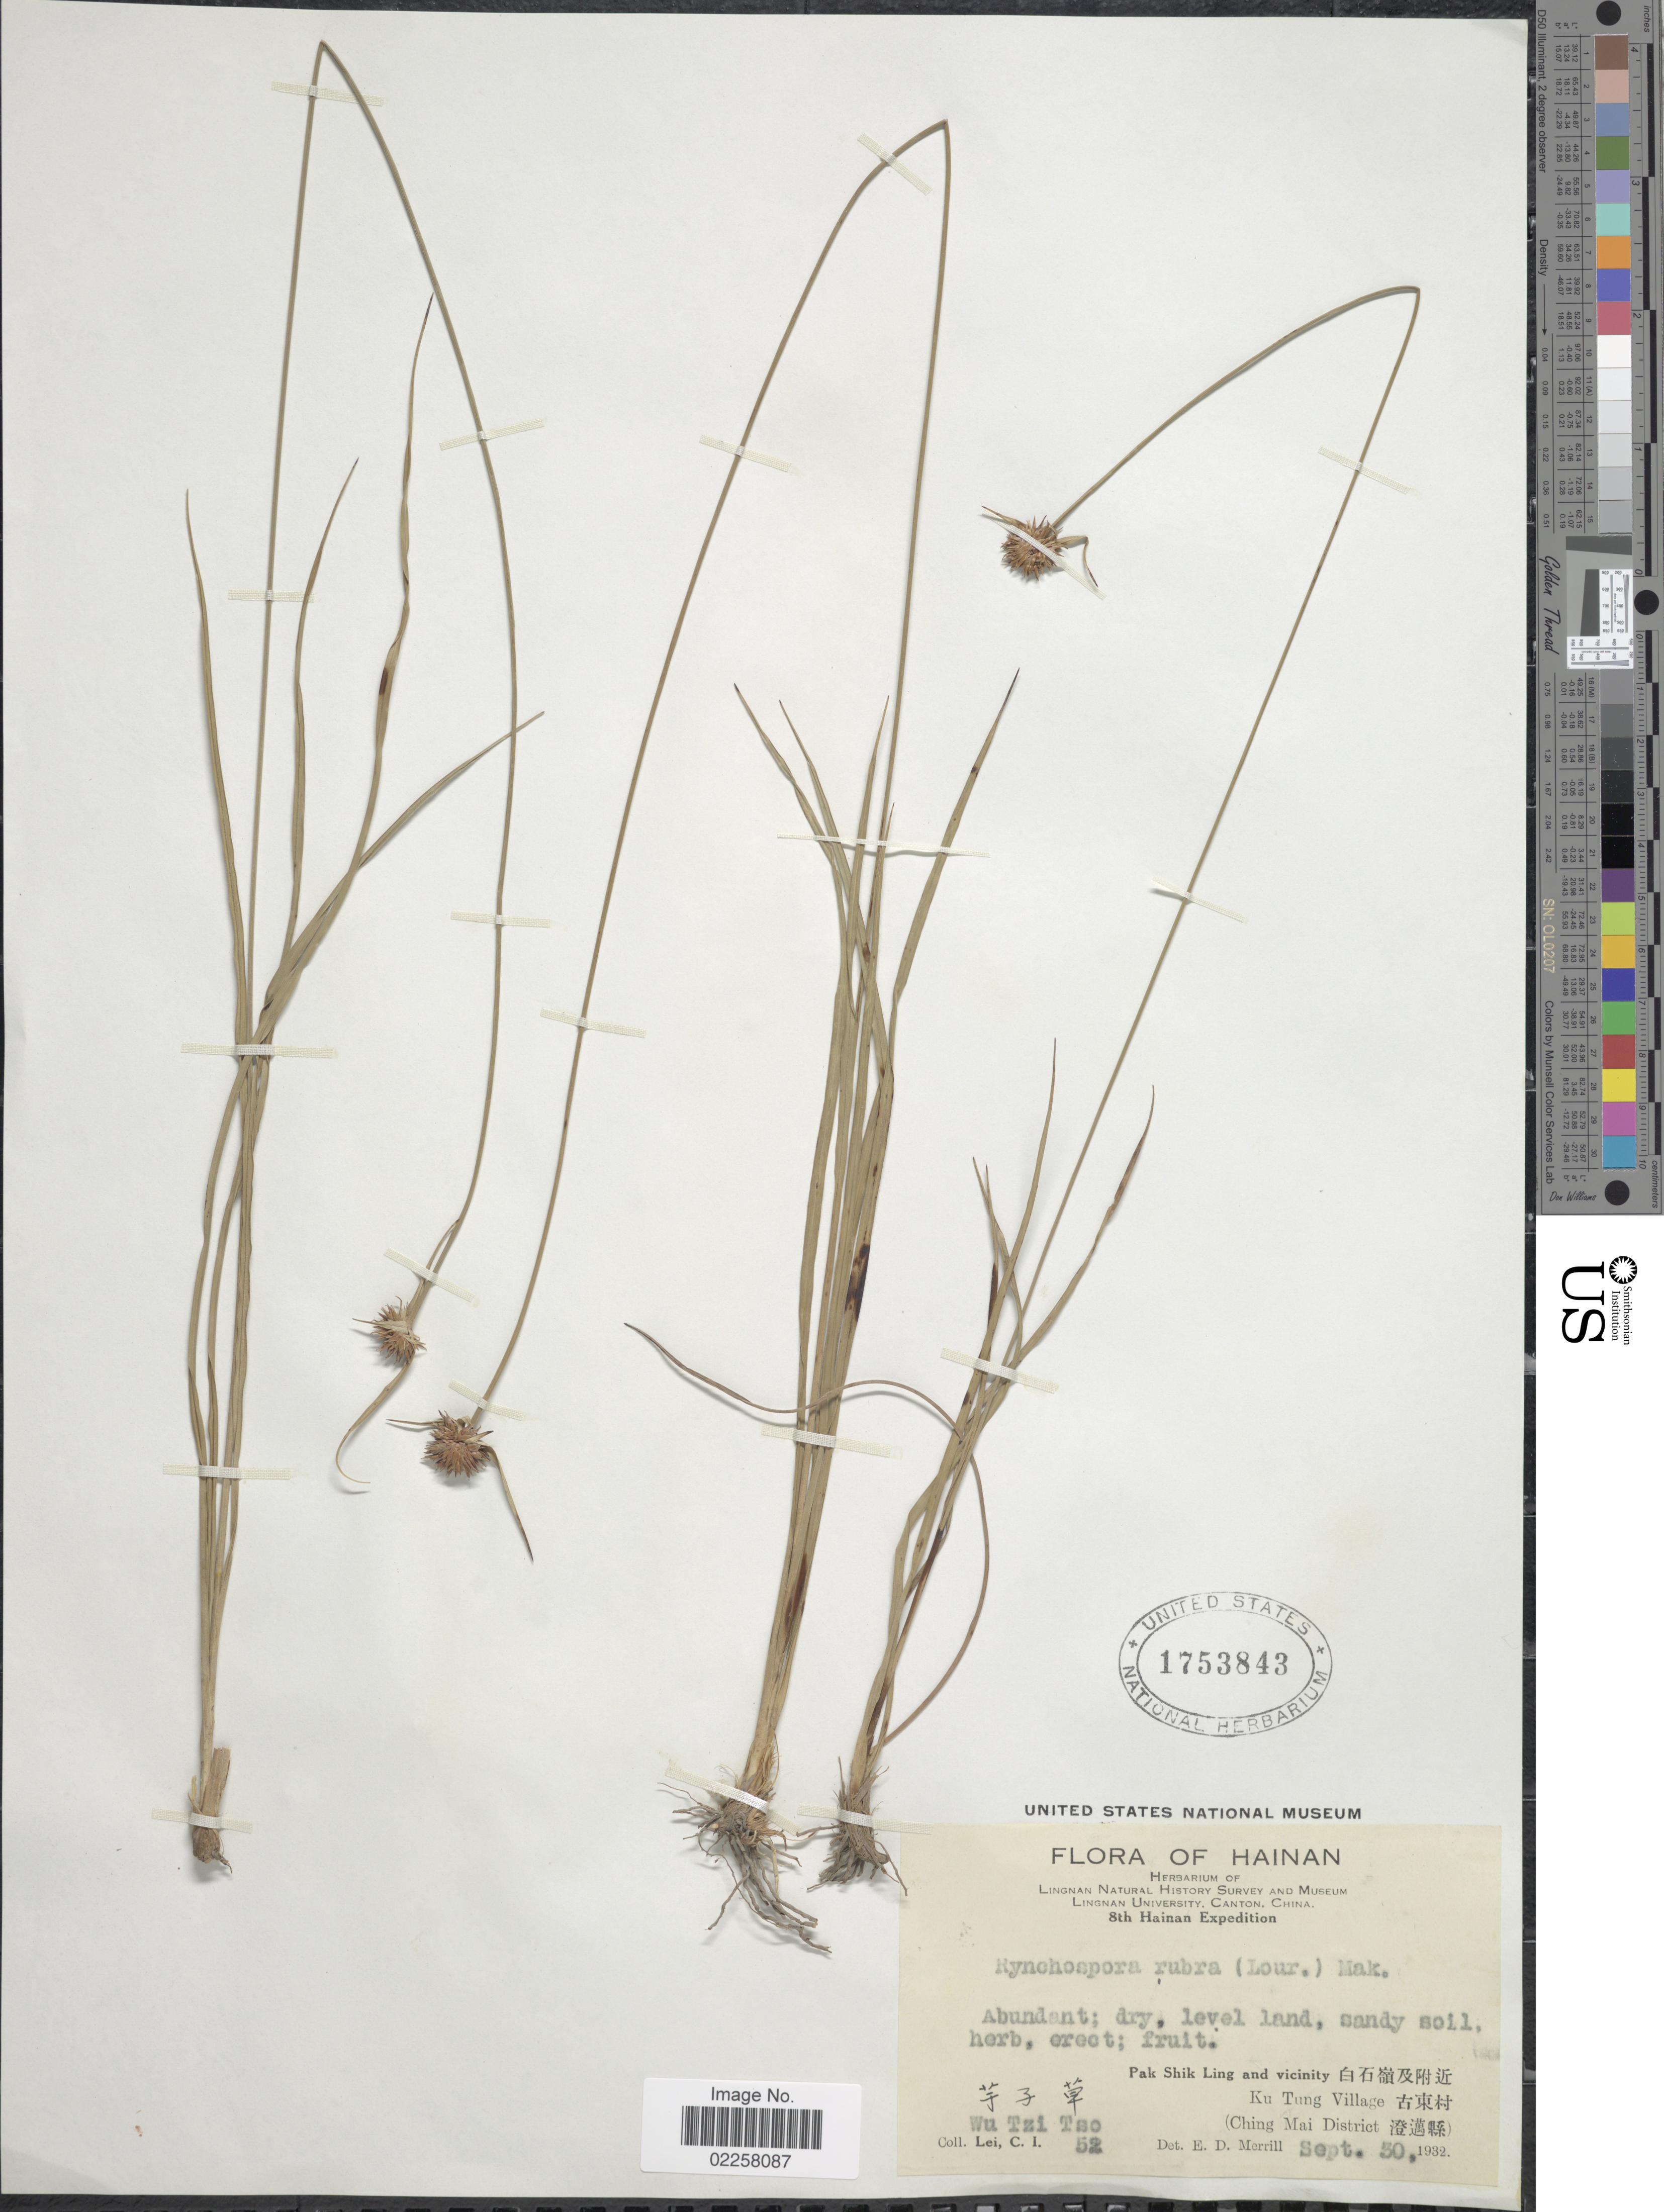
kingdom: Plantae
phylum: Tracheophyta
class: Liliopsida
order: Poales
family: Cyperaceae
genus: Rhynchospora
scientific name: Rhynchospora rubra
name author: (Lour.) Makino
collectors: C. I. Lei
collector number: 52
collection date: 1932-09-30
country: China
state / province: Hainan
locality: Pak Shik Ling and vicinity . Ku Tung Village . (Ching Mai District). Wu Tzi Tso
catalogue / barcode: US 1753843